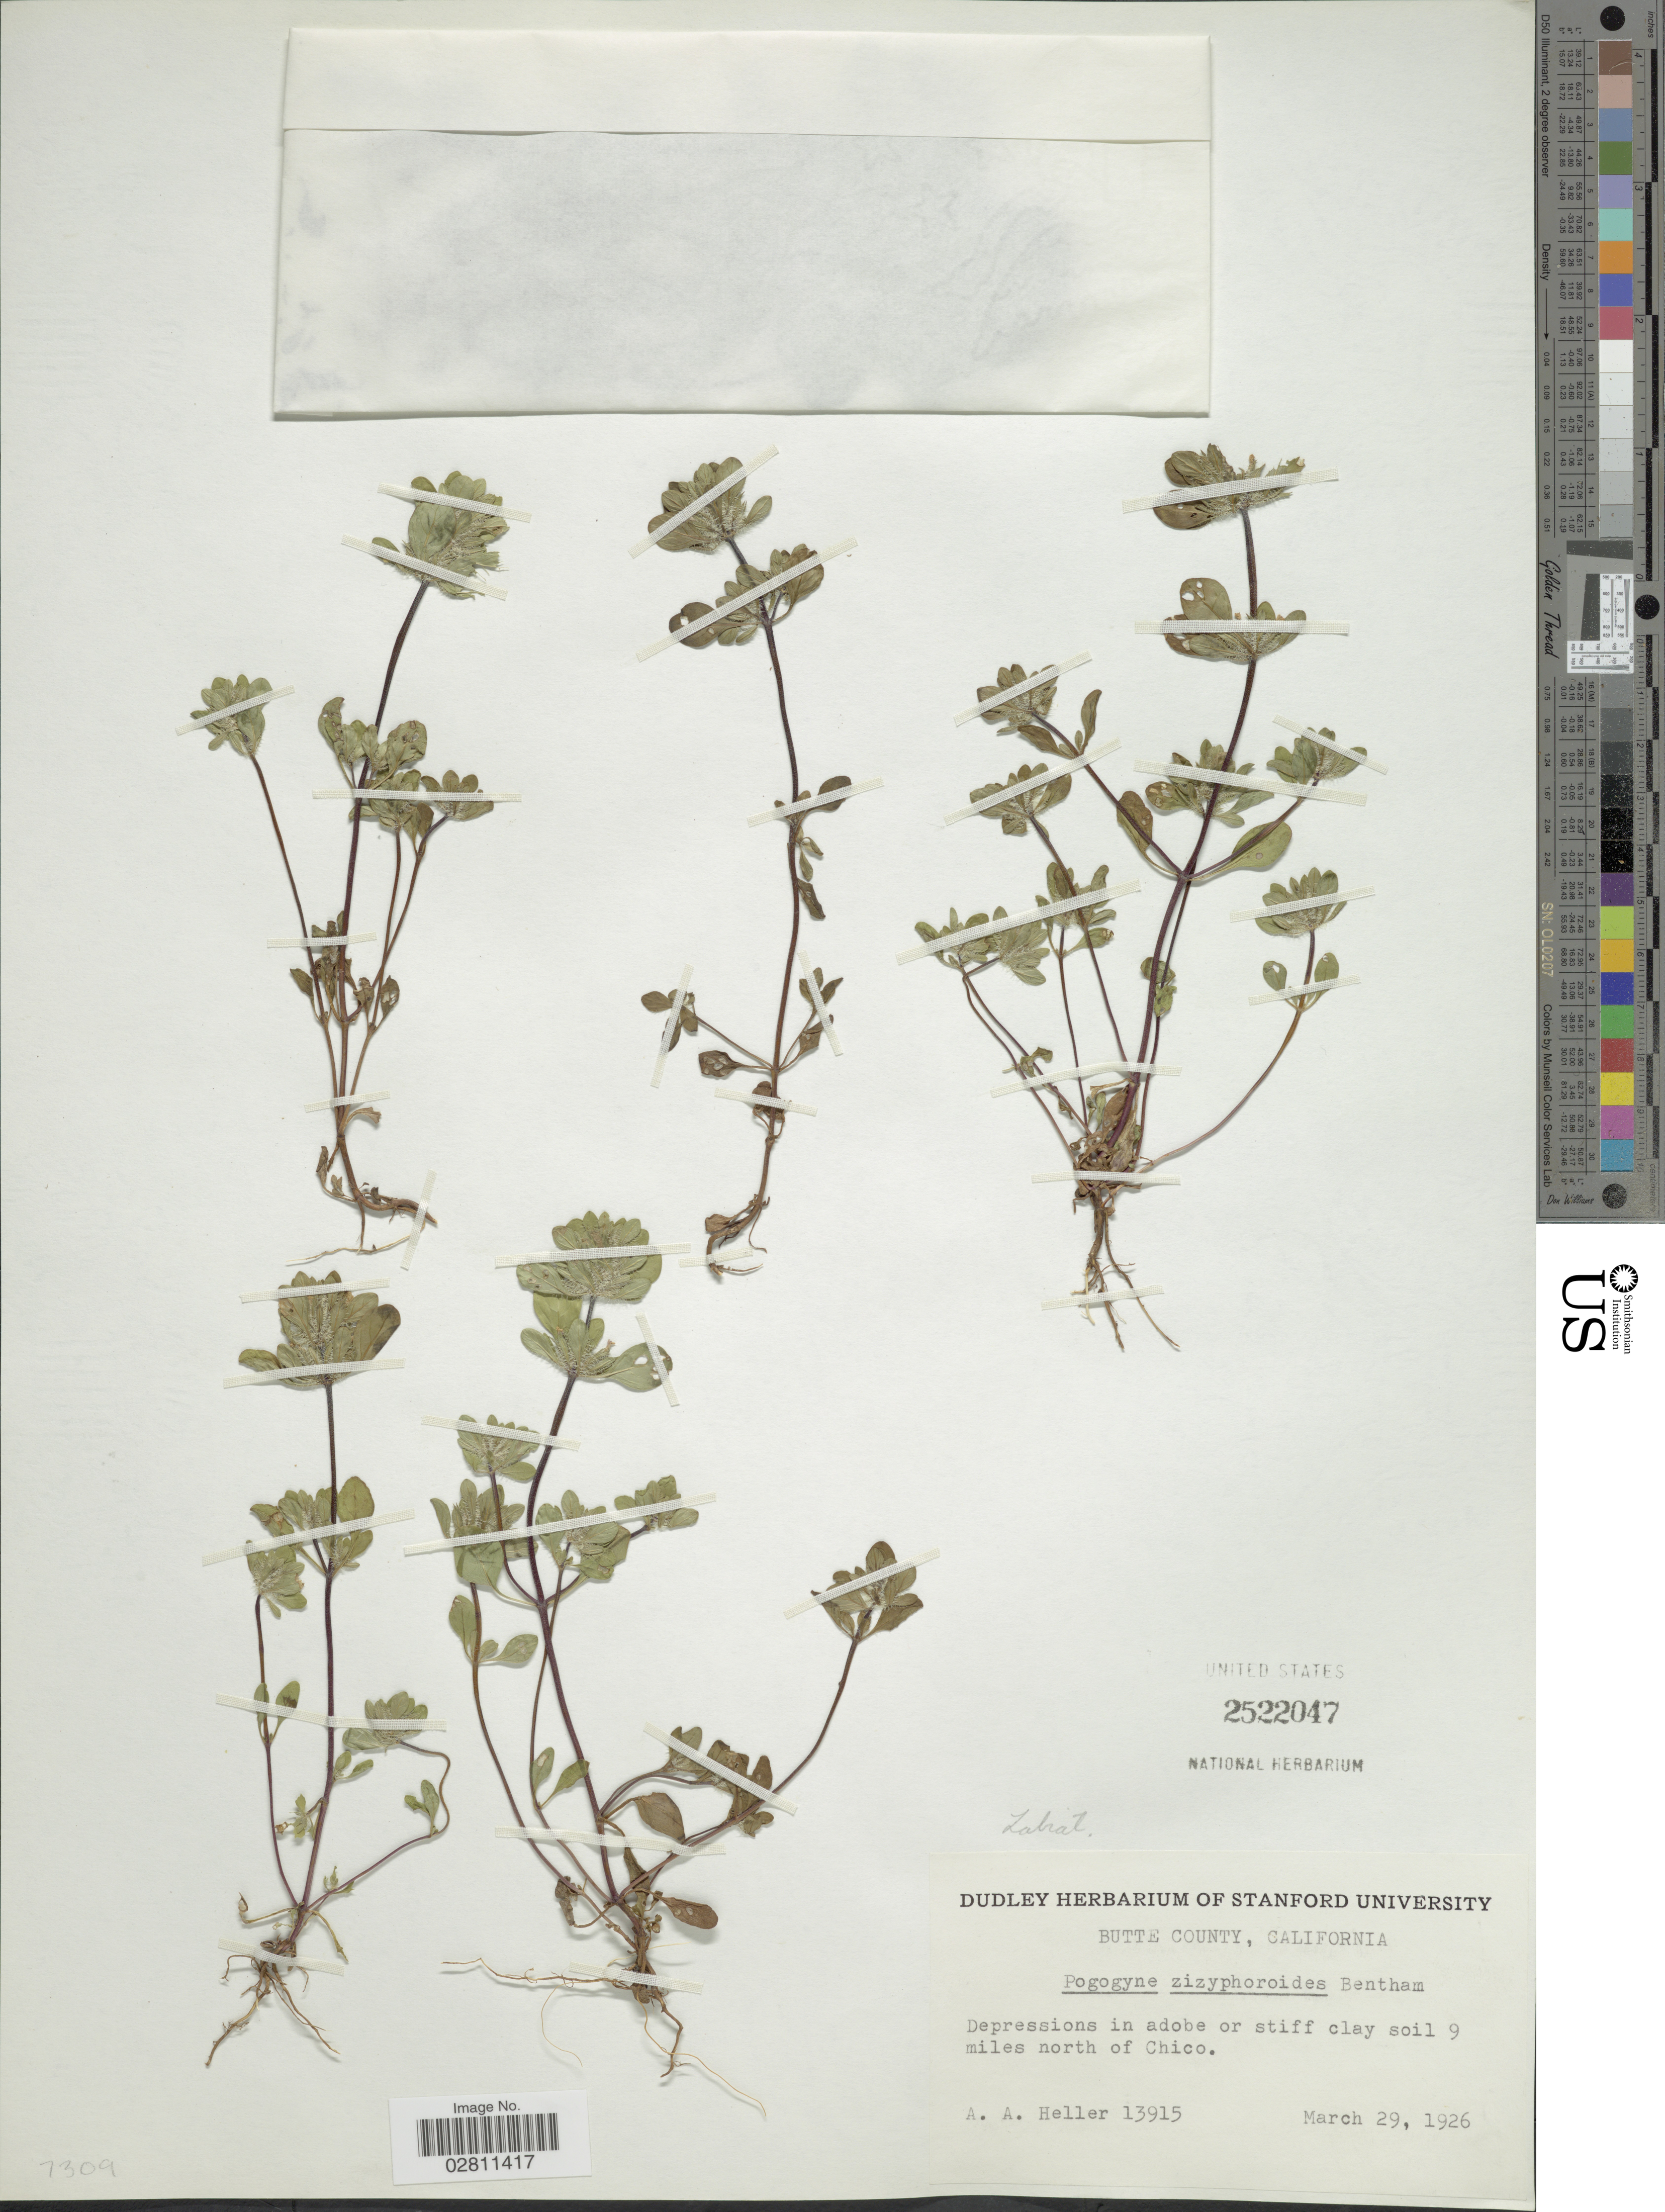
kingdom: Plantae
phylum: Tracheophyta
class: Magnoliopsida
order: Lamiales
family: Lamiaceae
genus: Pogogyne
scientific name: Pogogyne ziziphoroides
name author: Benth.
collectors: A. A. Heller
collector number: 13915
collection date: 1926-03-29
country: United States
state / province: California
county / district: Butte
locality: Butte County. Depressions in adobe or stiff clay soil 9 miles north of Chico.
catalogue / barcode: US 2522047